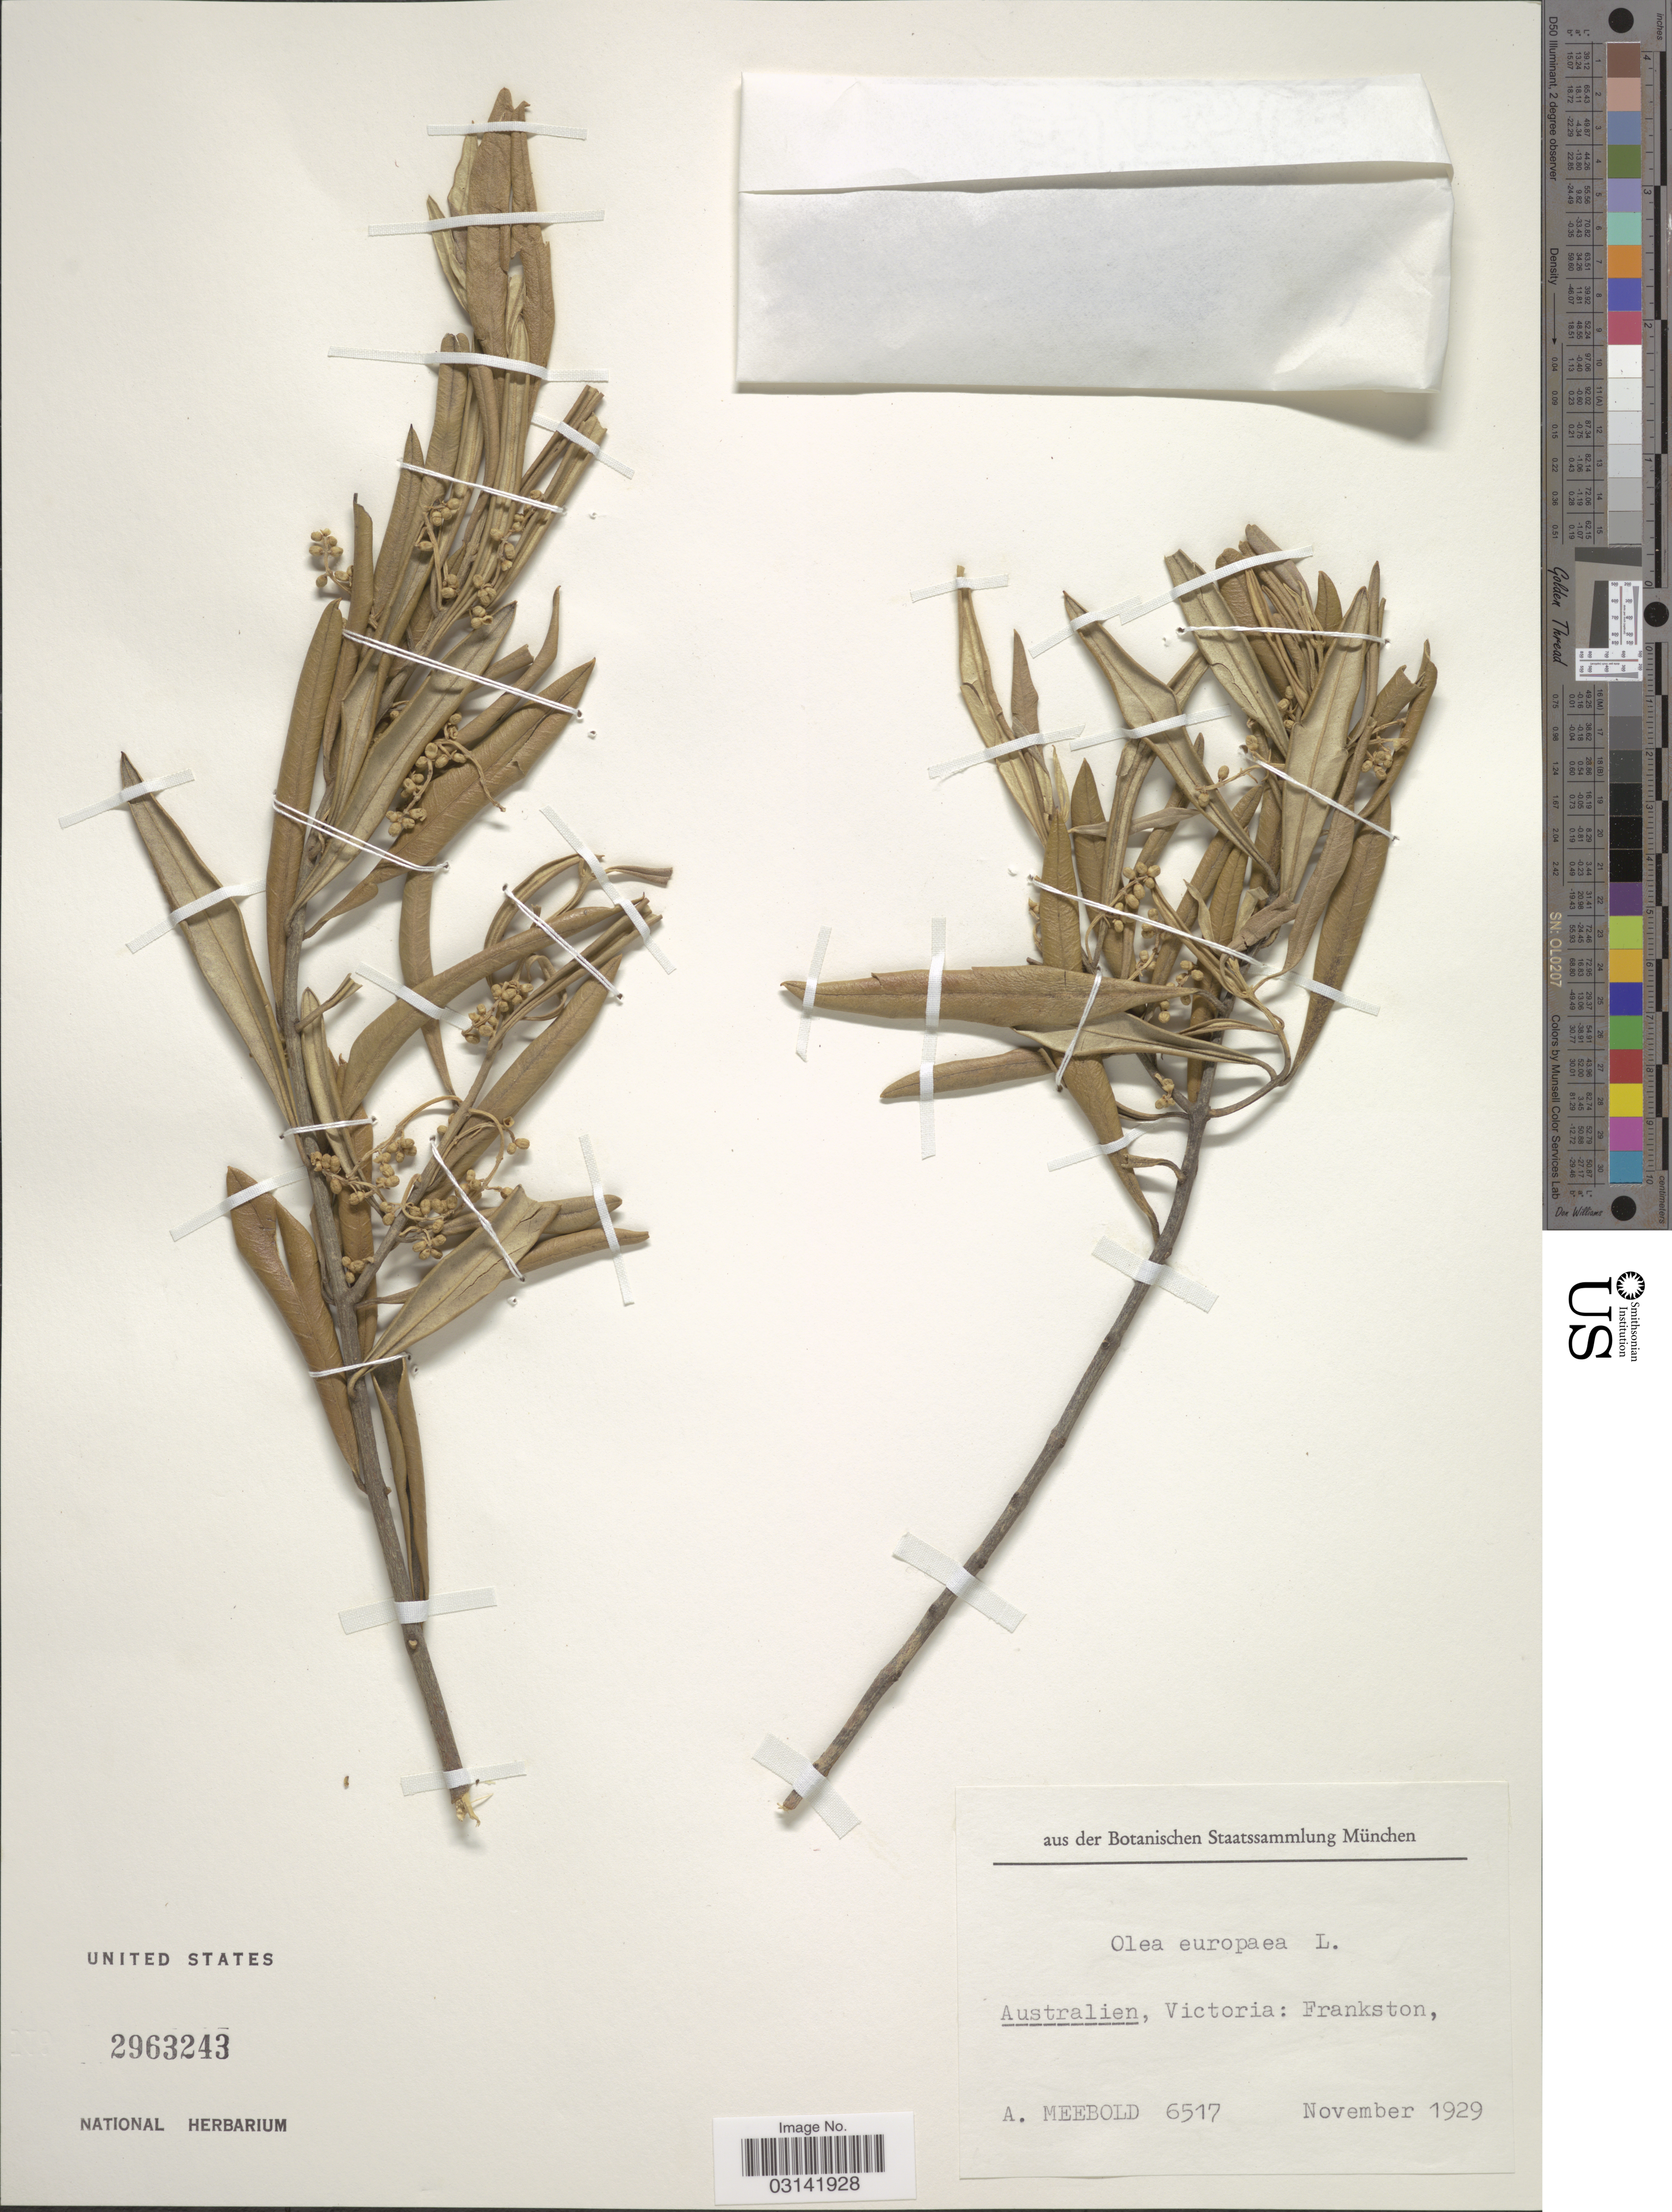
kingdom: Plantae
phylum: Tracheophyta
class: Magnoliopsida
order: Lamiales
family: Oleaceae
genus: Olea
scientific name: Olea europaea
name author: L.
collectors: A. Meebold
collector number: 6517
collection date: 1929-11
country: Australia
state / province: Victoria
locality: Victoria: Frankston.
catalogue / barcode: US 2963243